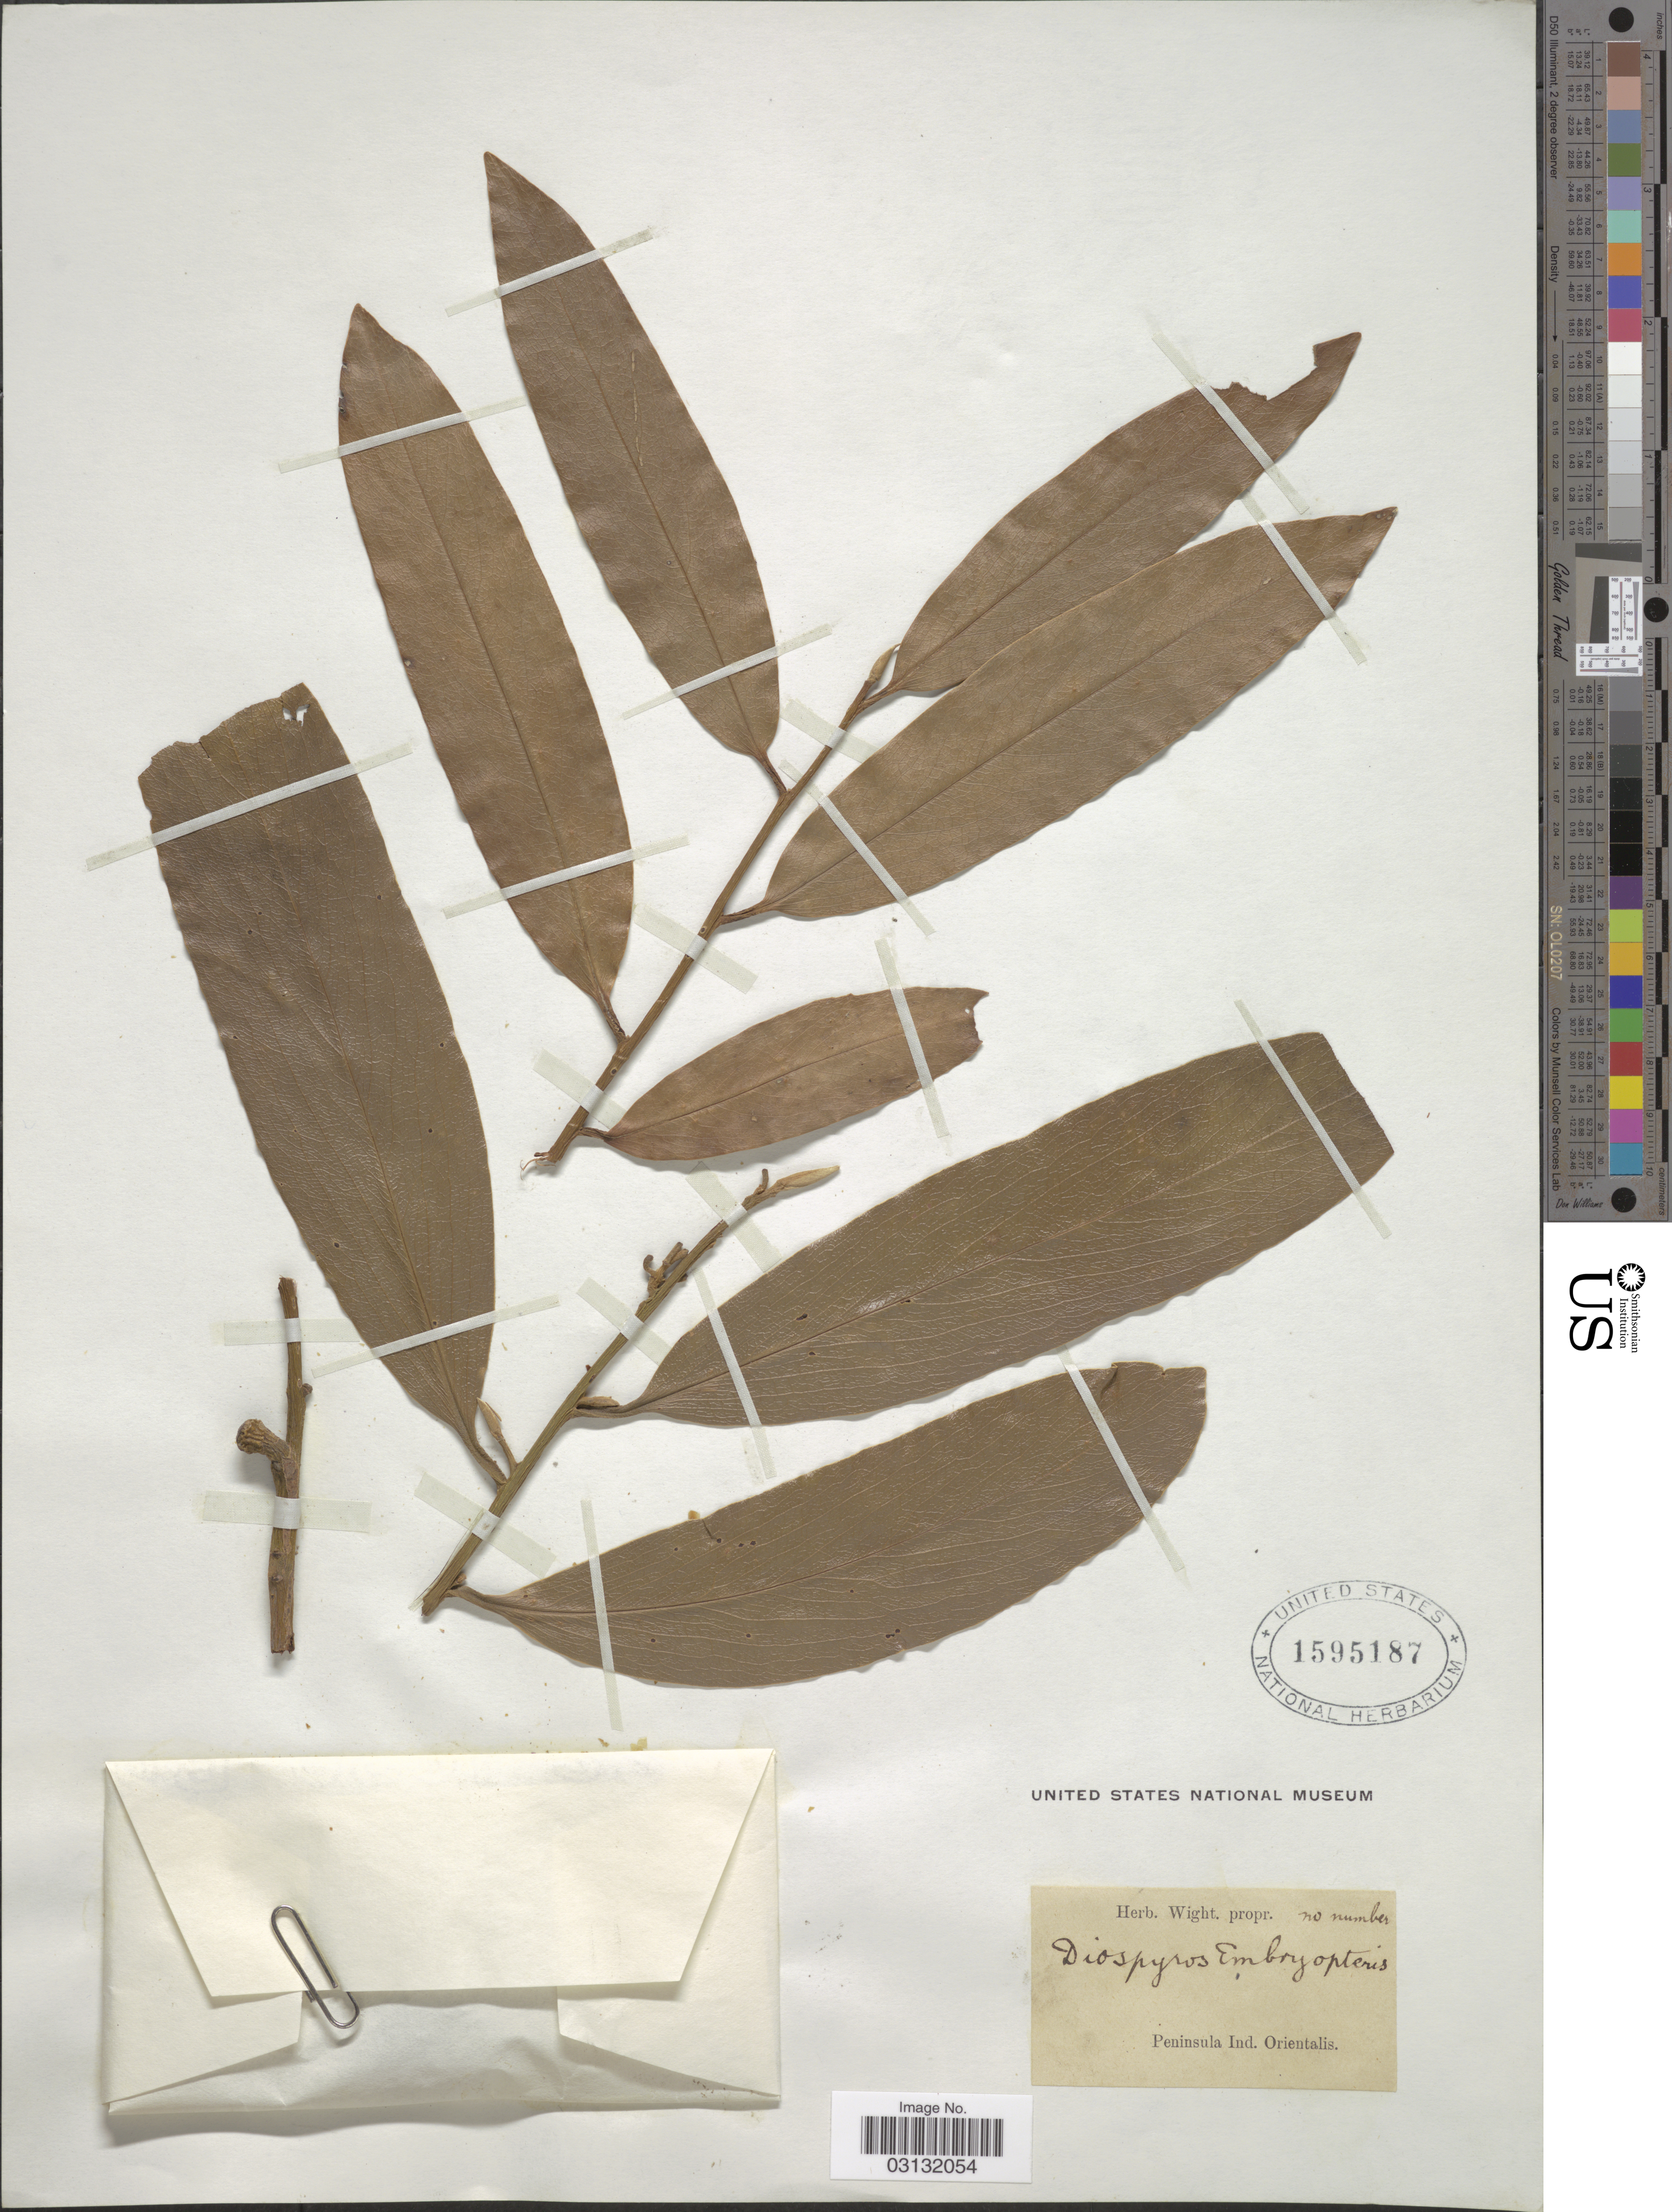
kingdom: Plantae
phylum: Tracheophyta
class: Magnoliopsida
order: Ericales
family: Ebenaceae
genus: Diospyros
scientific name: Diospyros malabarica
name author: (Desr.) Kostel.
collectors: ex Herb. Wight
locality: Peninsula Ind. Orientalis.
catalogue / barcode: US 1595187